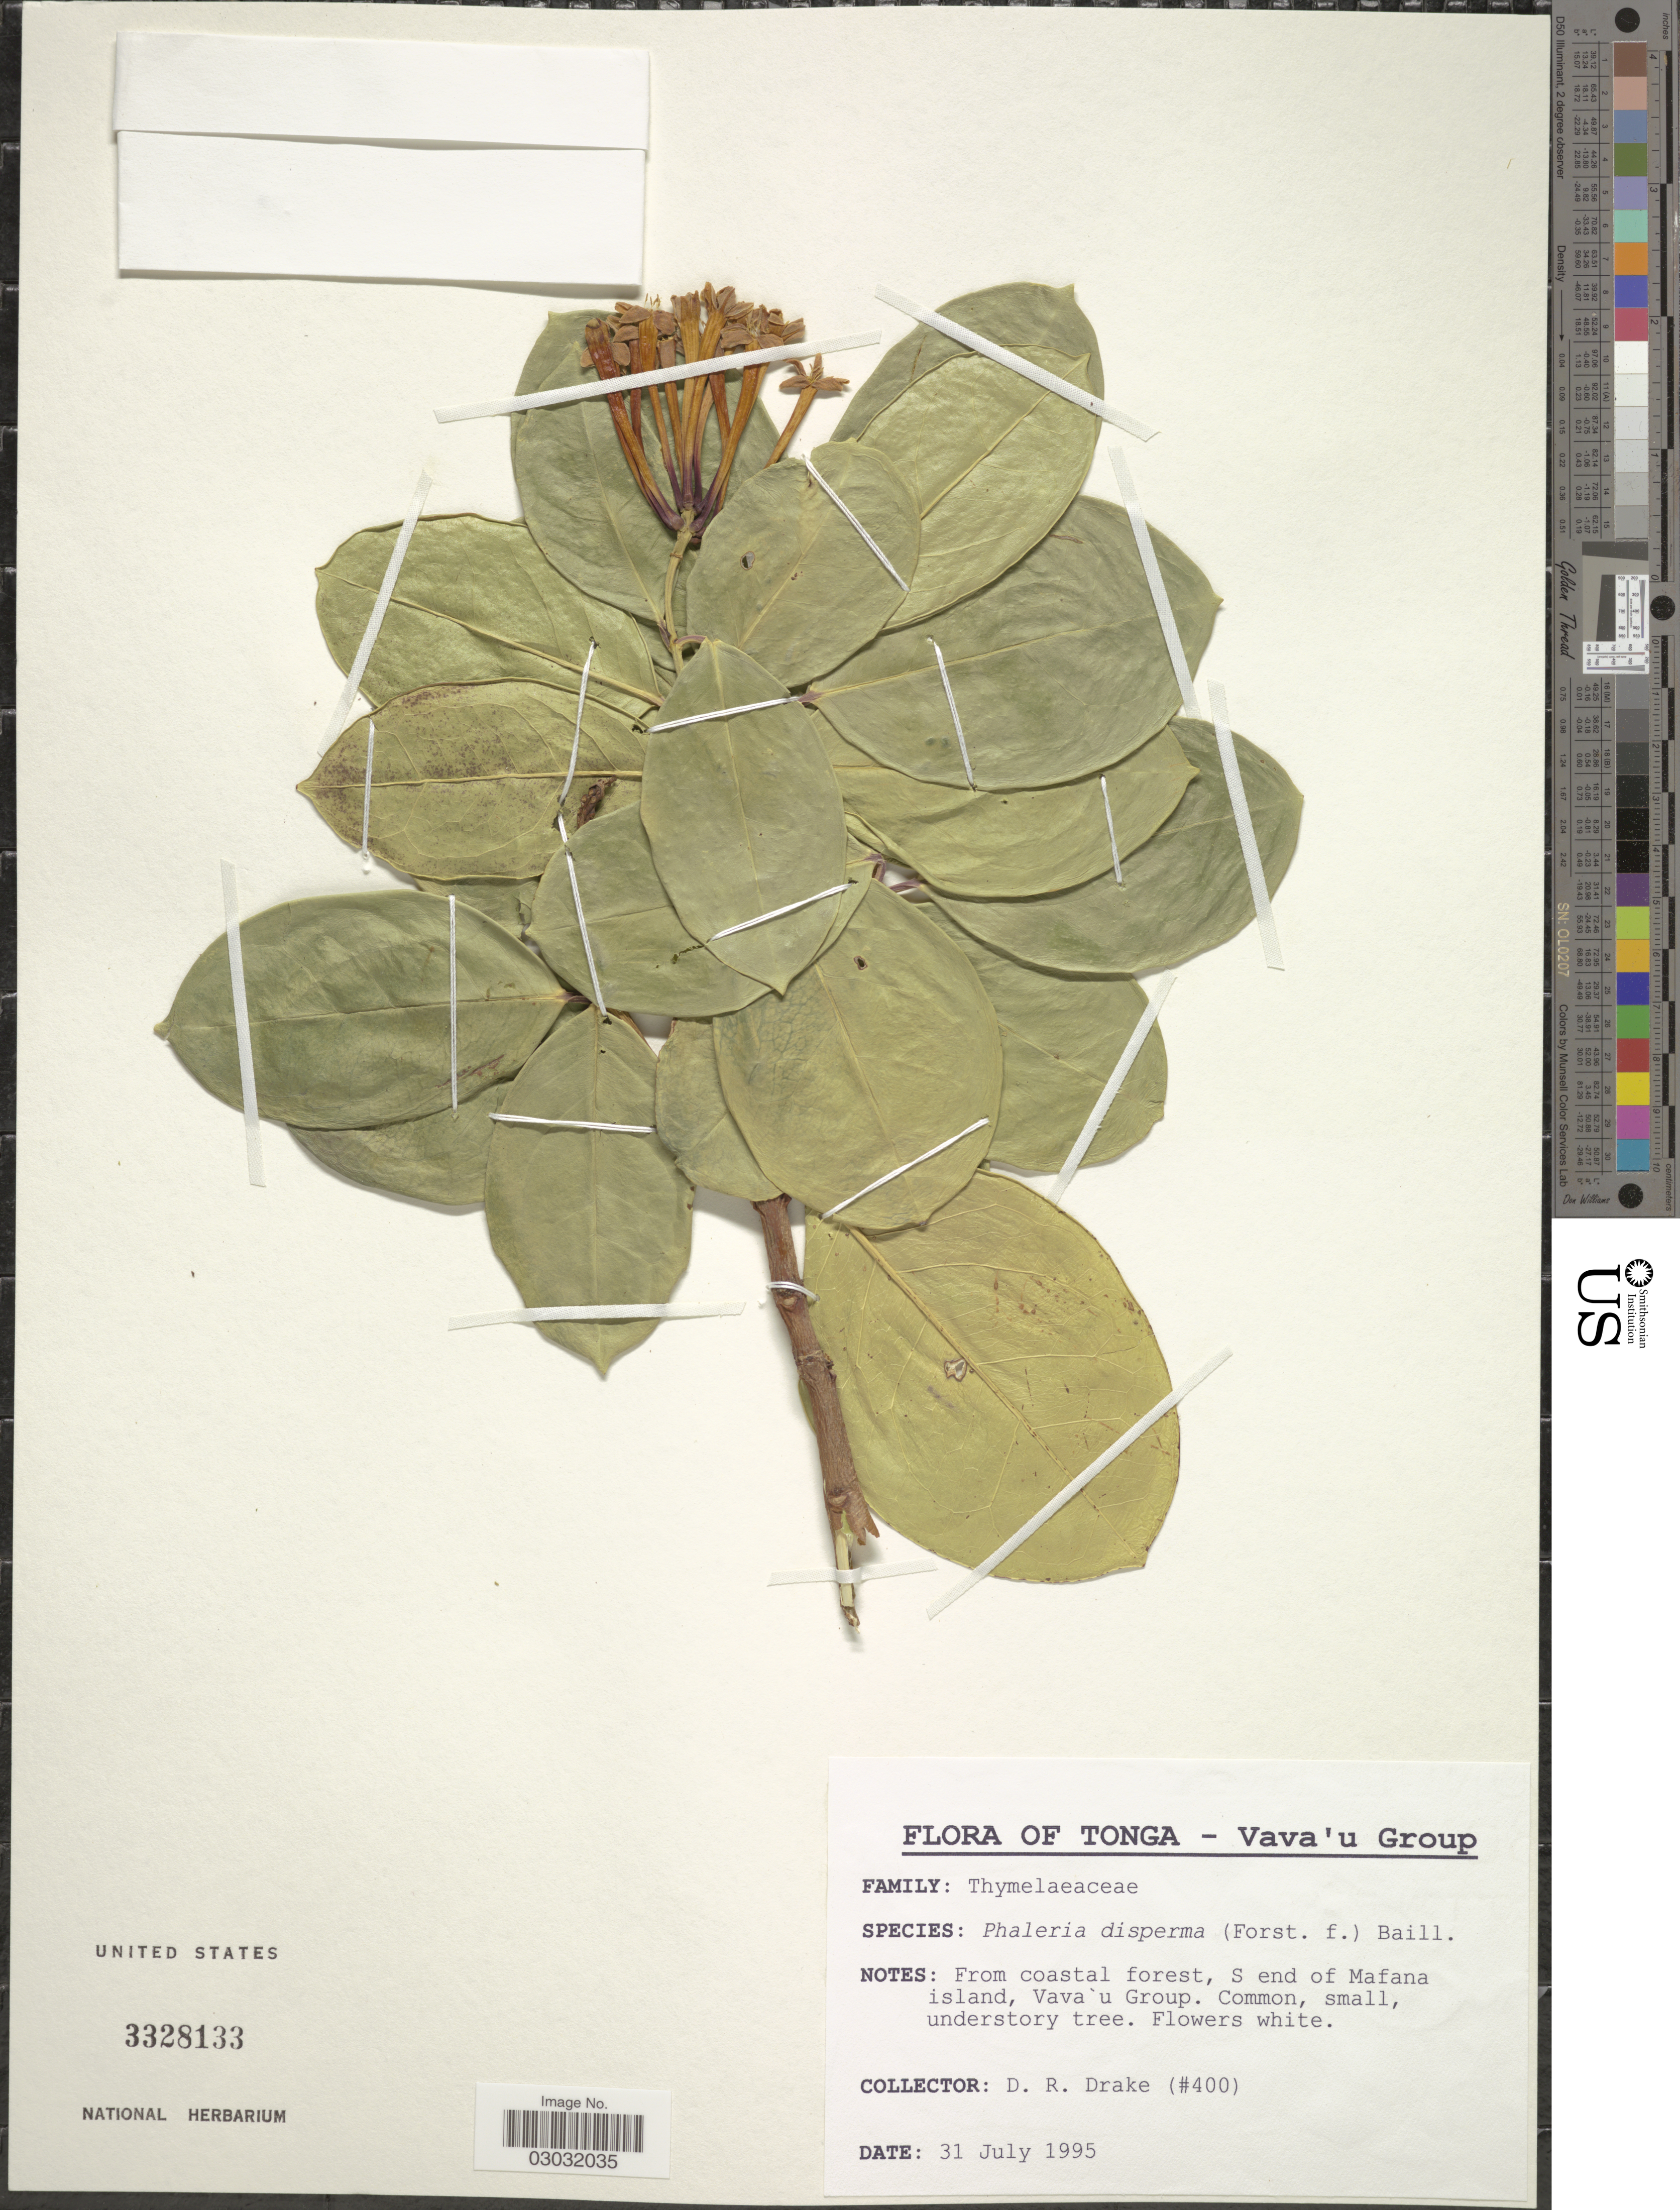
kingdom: Plantae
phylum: Tracheophyta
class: Magnoliopsida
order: Malvales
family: Thymelaeaceae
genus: Phaleria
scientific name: Phaleria disperma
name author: (G. Forst.) Baill.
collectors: D.R. Drake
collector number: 400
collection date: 1995-07-31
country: Tonga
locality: Vava'u Group, From coastal forest, S end of Mafana island, Vava'u Group.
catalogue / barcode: US 3328133